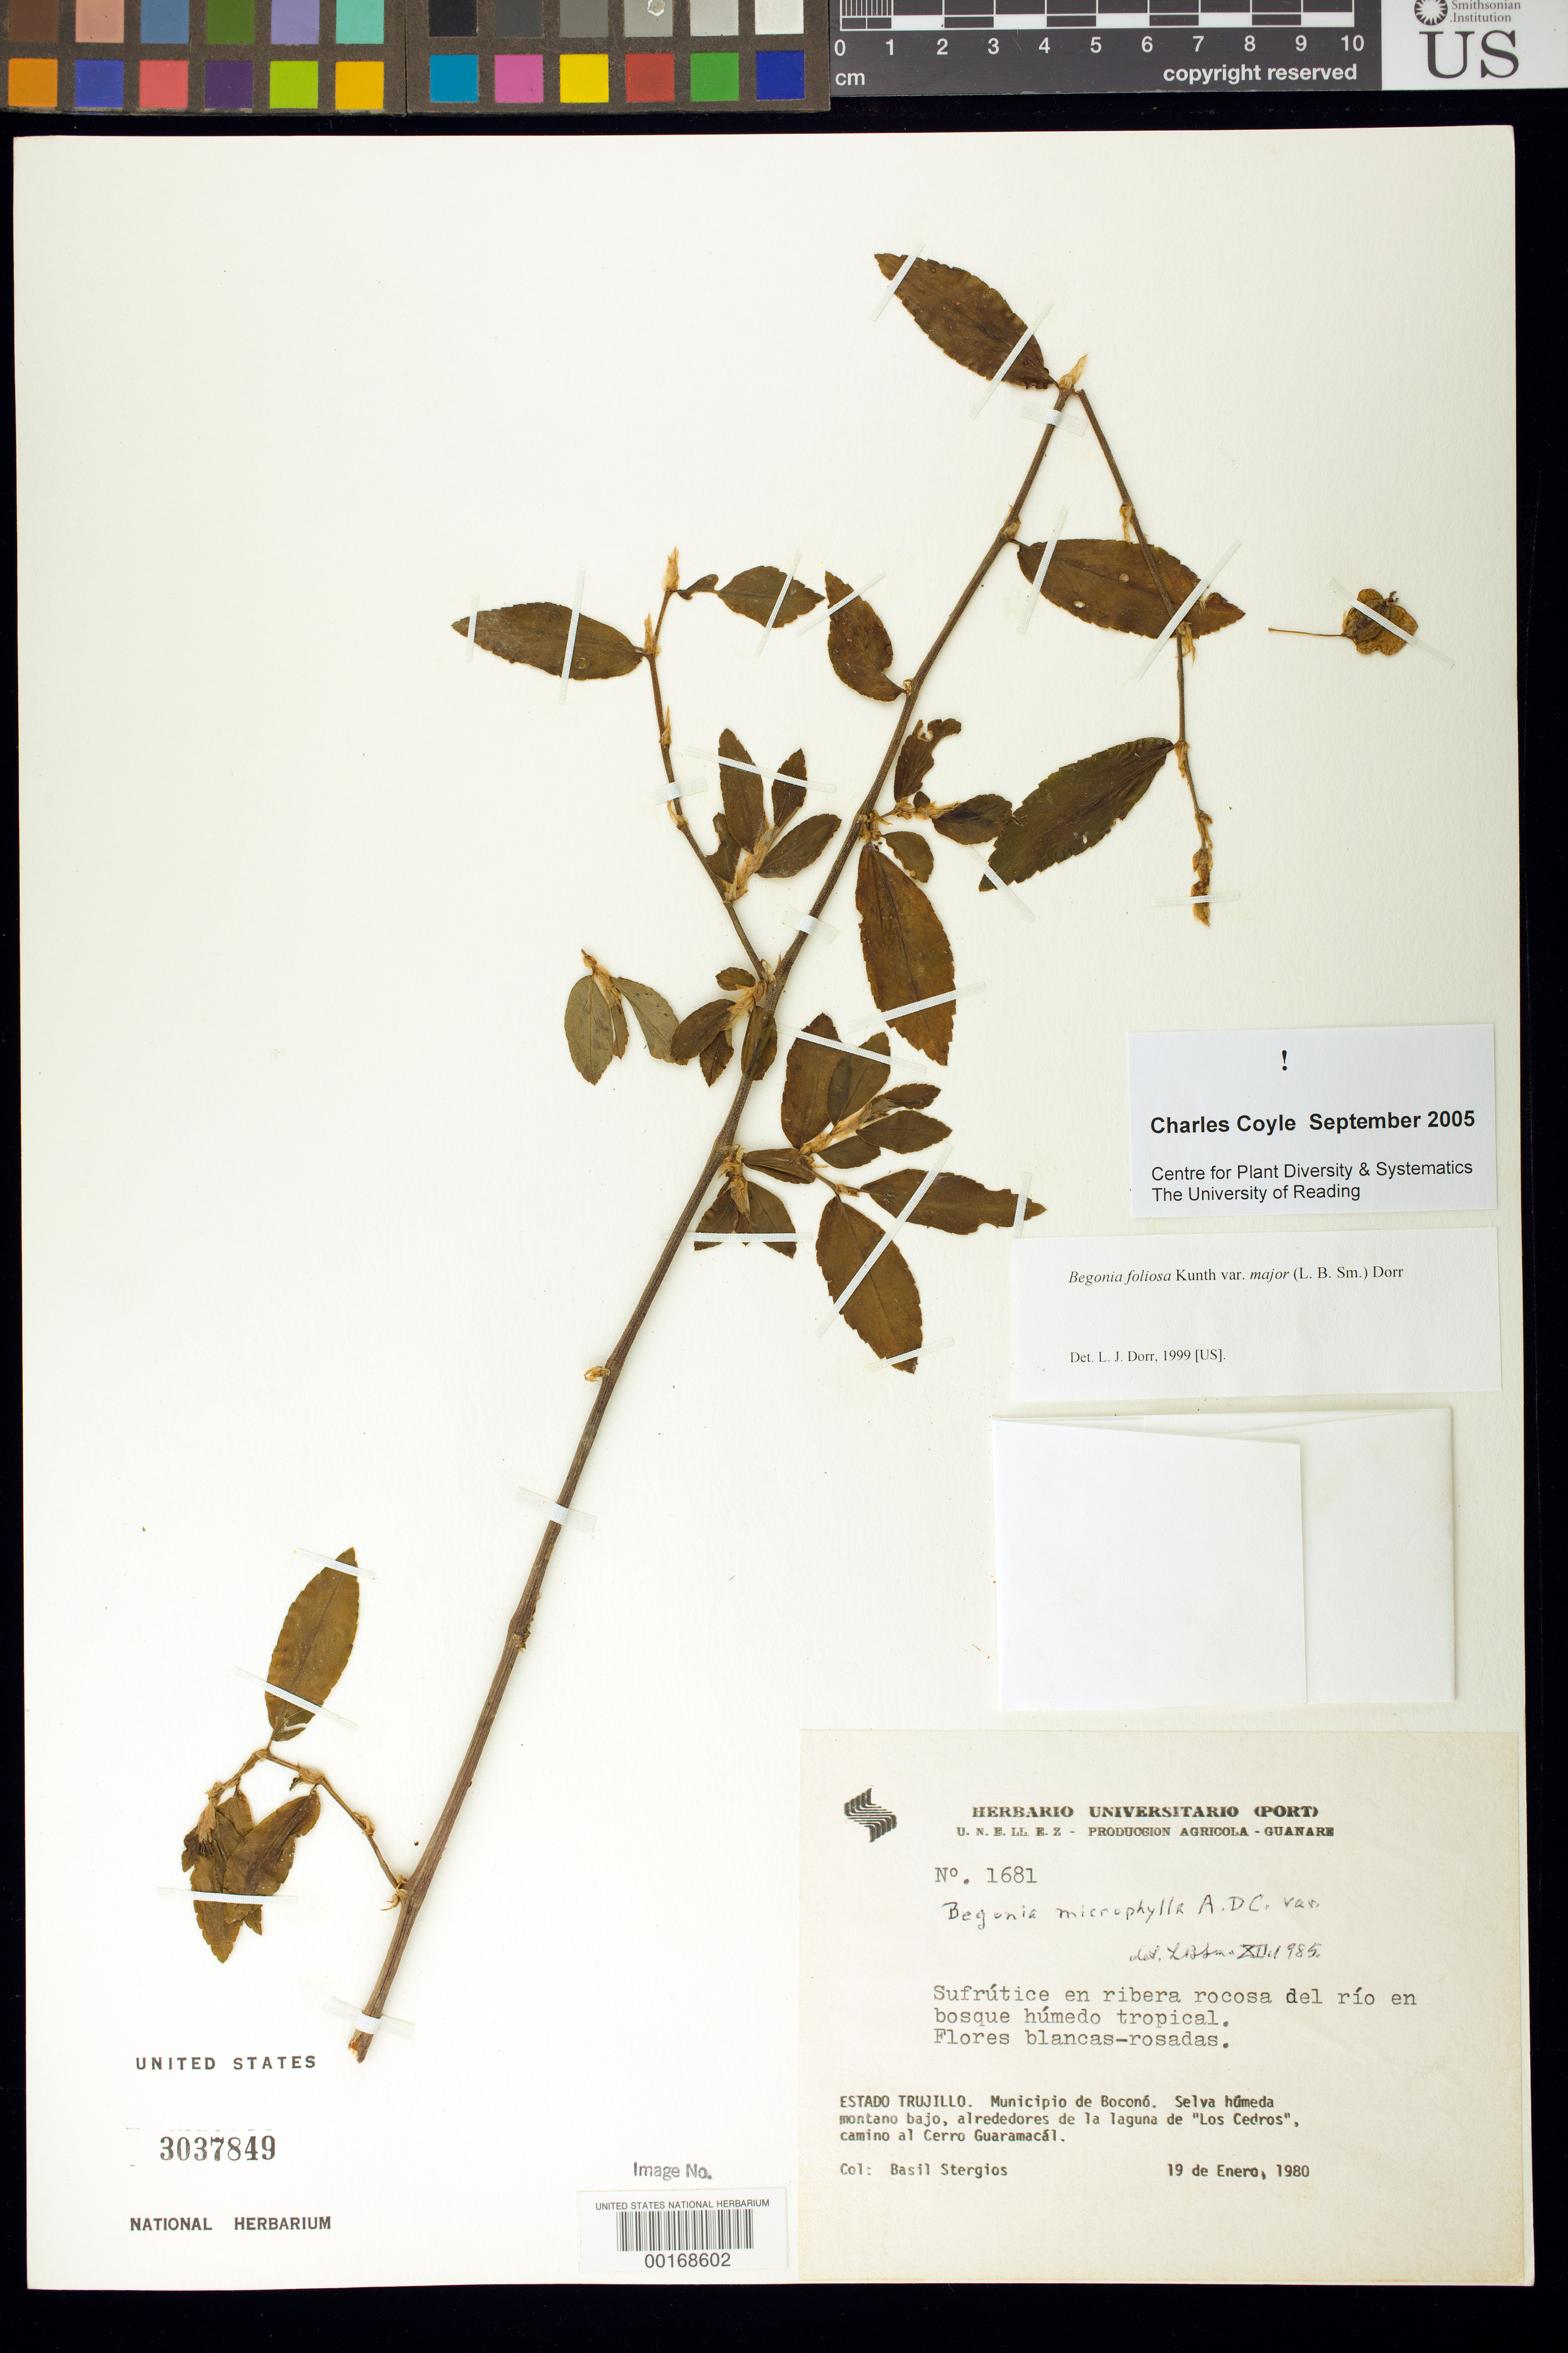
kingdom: Plantae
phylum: Tracheophyta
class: Magnoliopsida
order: Cucurbitales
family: Begoniaceae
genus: Begonia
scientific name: Begonia foliosa var. major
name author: (L.B. Sm.) Dorr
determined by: Dorr, L. J., (BOT), Smithsonian Institution - National Museum of Natural History (UNITED STATES)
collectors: B. G. Stergios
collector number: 1681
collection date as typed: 19 Jan 1980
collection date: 1980-01-19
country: Venezuela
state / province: Trujillo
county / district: Bocono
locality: Outskirts of Laguna of Los Cedros, road to Cerro Guaramcal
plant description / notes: PORT, US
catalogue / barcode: US 3037849